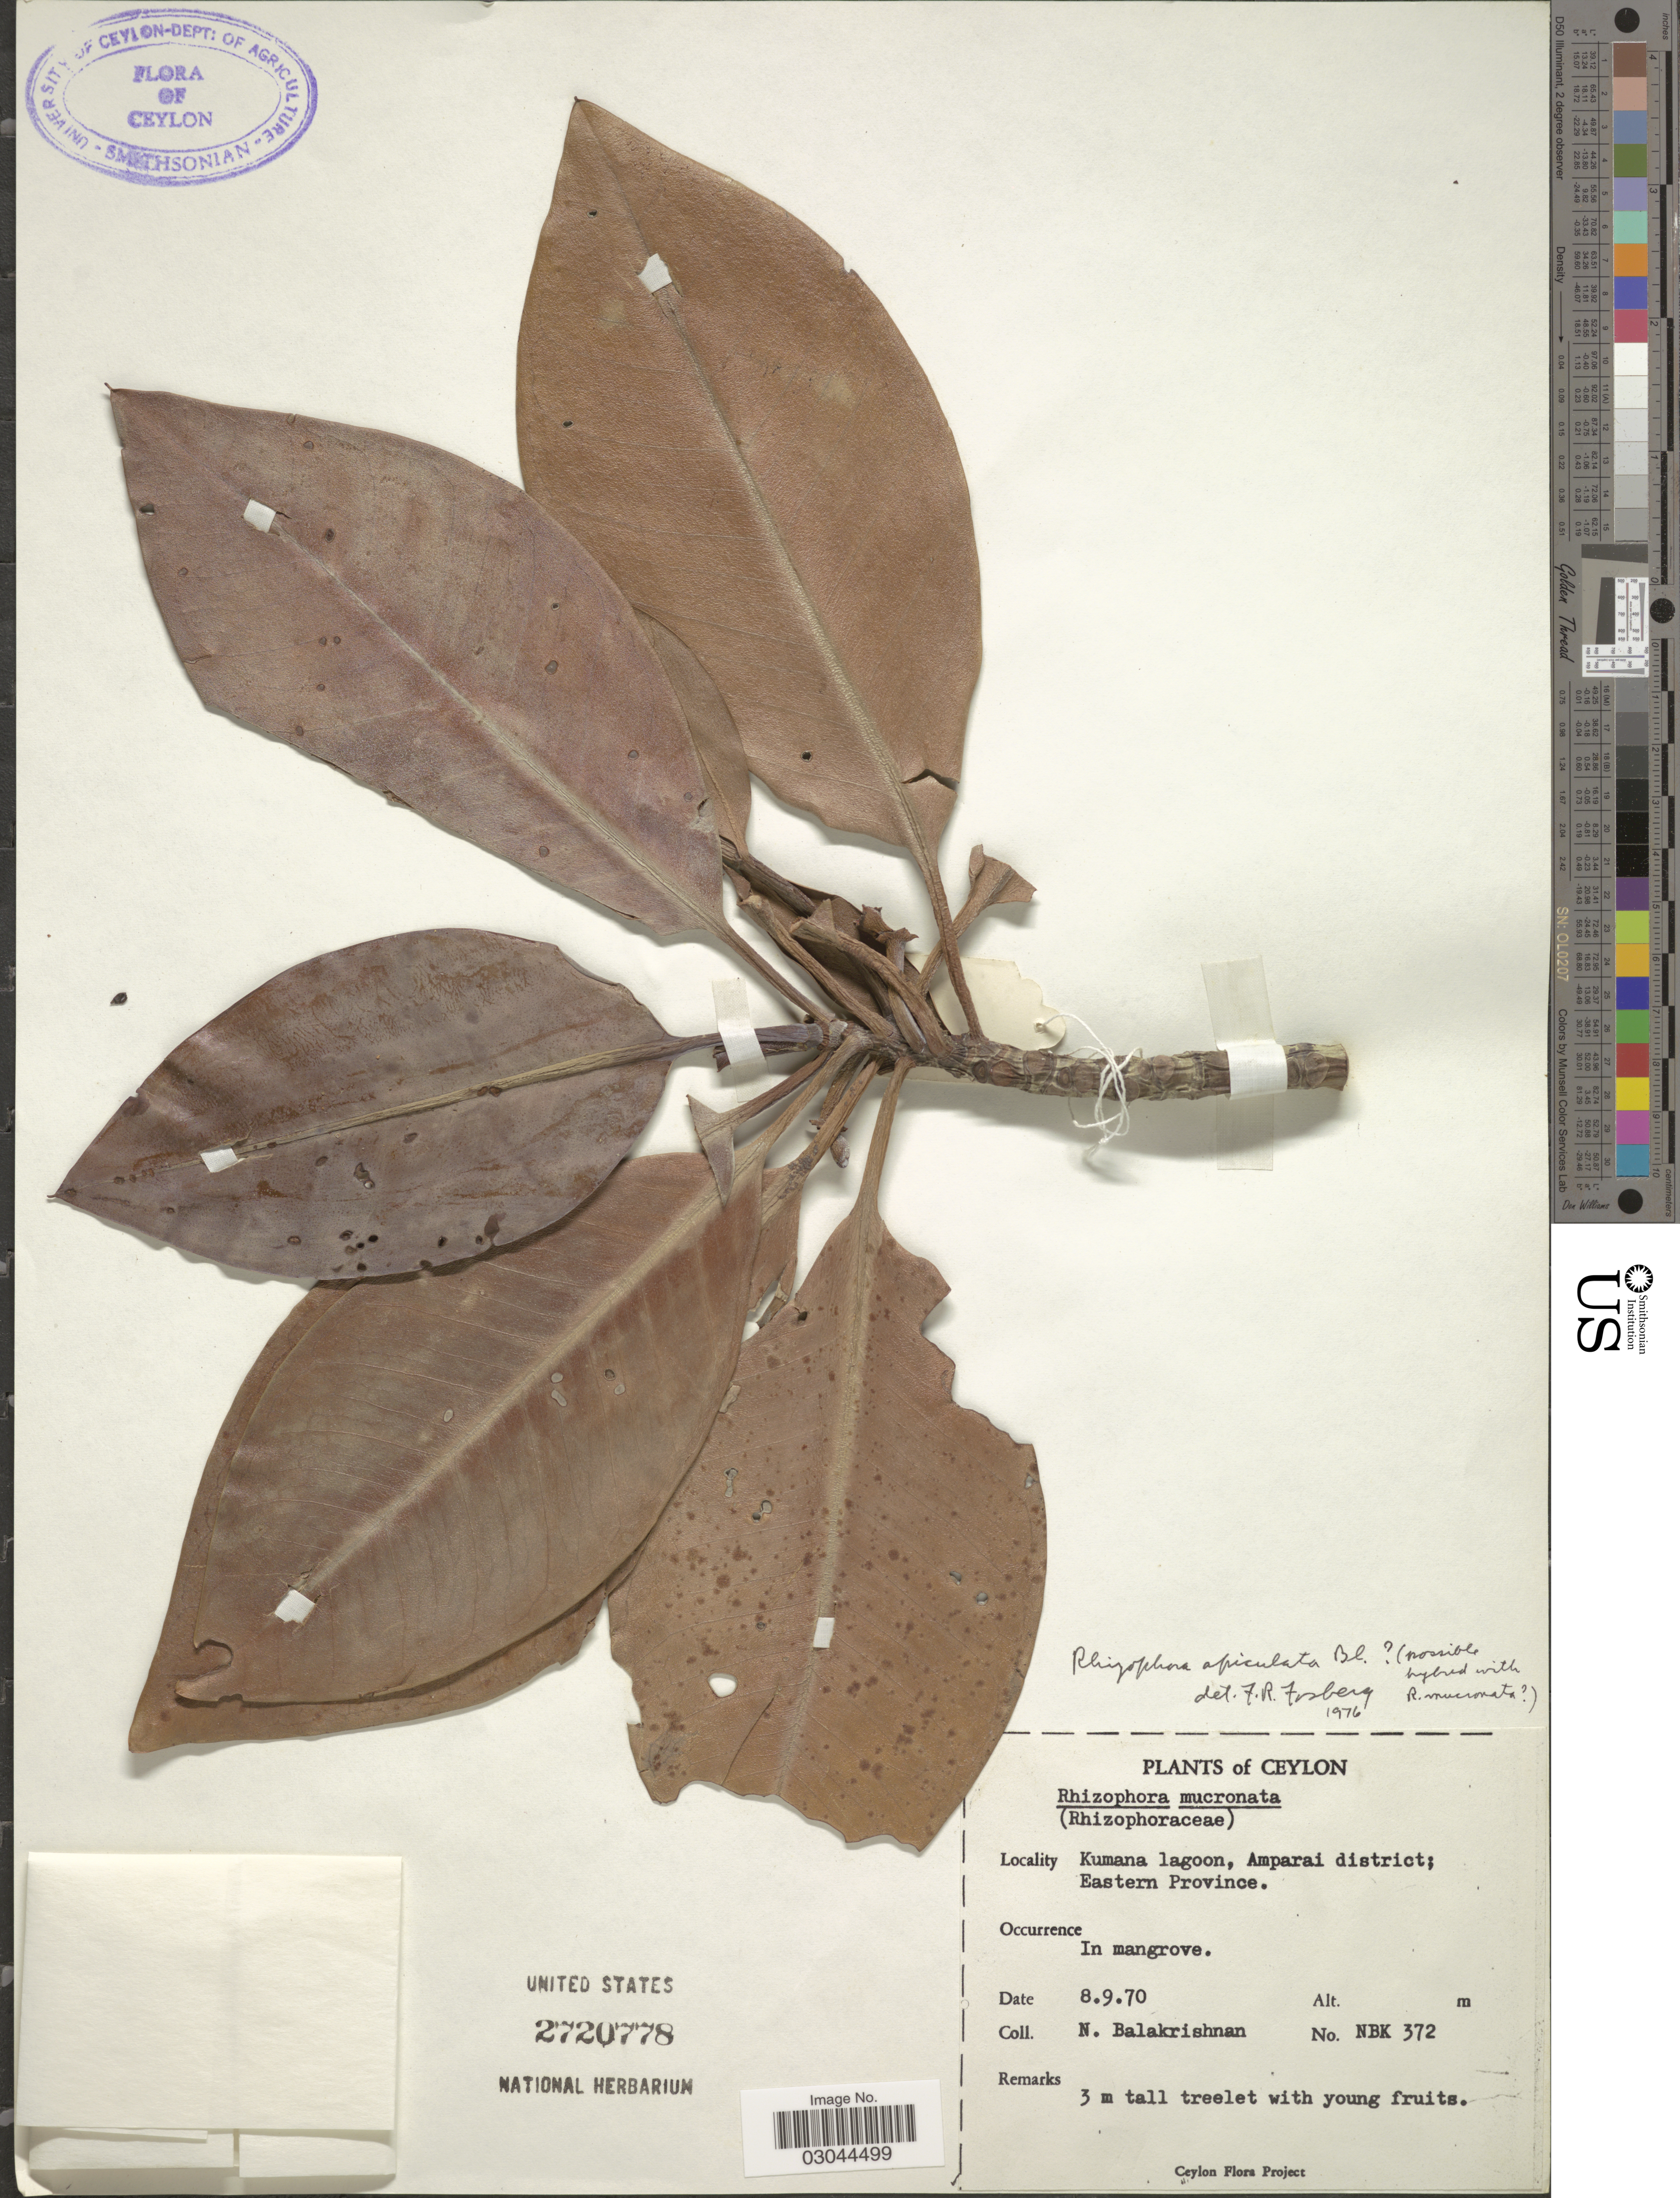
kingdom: Plantae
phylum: Tracheophyta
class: Magnoliopsida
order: Malpighiales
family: Rhizophoraceae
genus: Rhizophora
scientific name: Rhizophora apiculata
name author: Blume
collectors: N. Balakrishnan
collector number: NBK372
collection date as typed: Transcribed d/m/y: 8/9/70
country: Sri Lanka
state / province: Eastern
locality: Ceylon. Kumana lagoon, Amparai district; Eastern Province.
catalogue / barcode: US 2720778